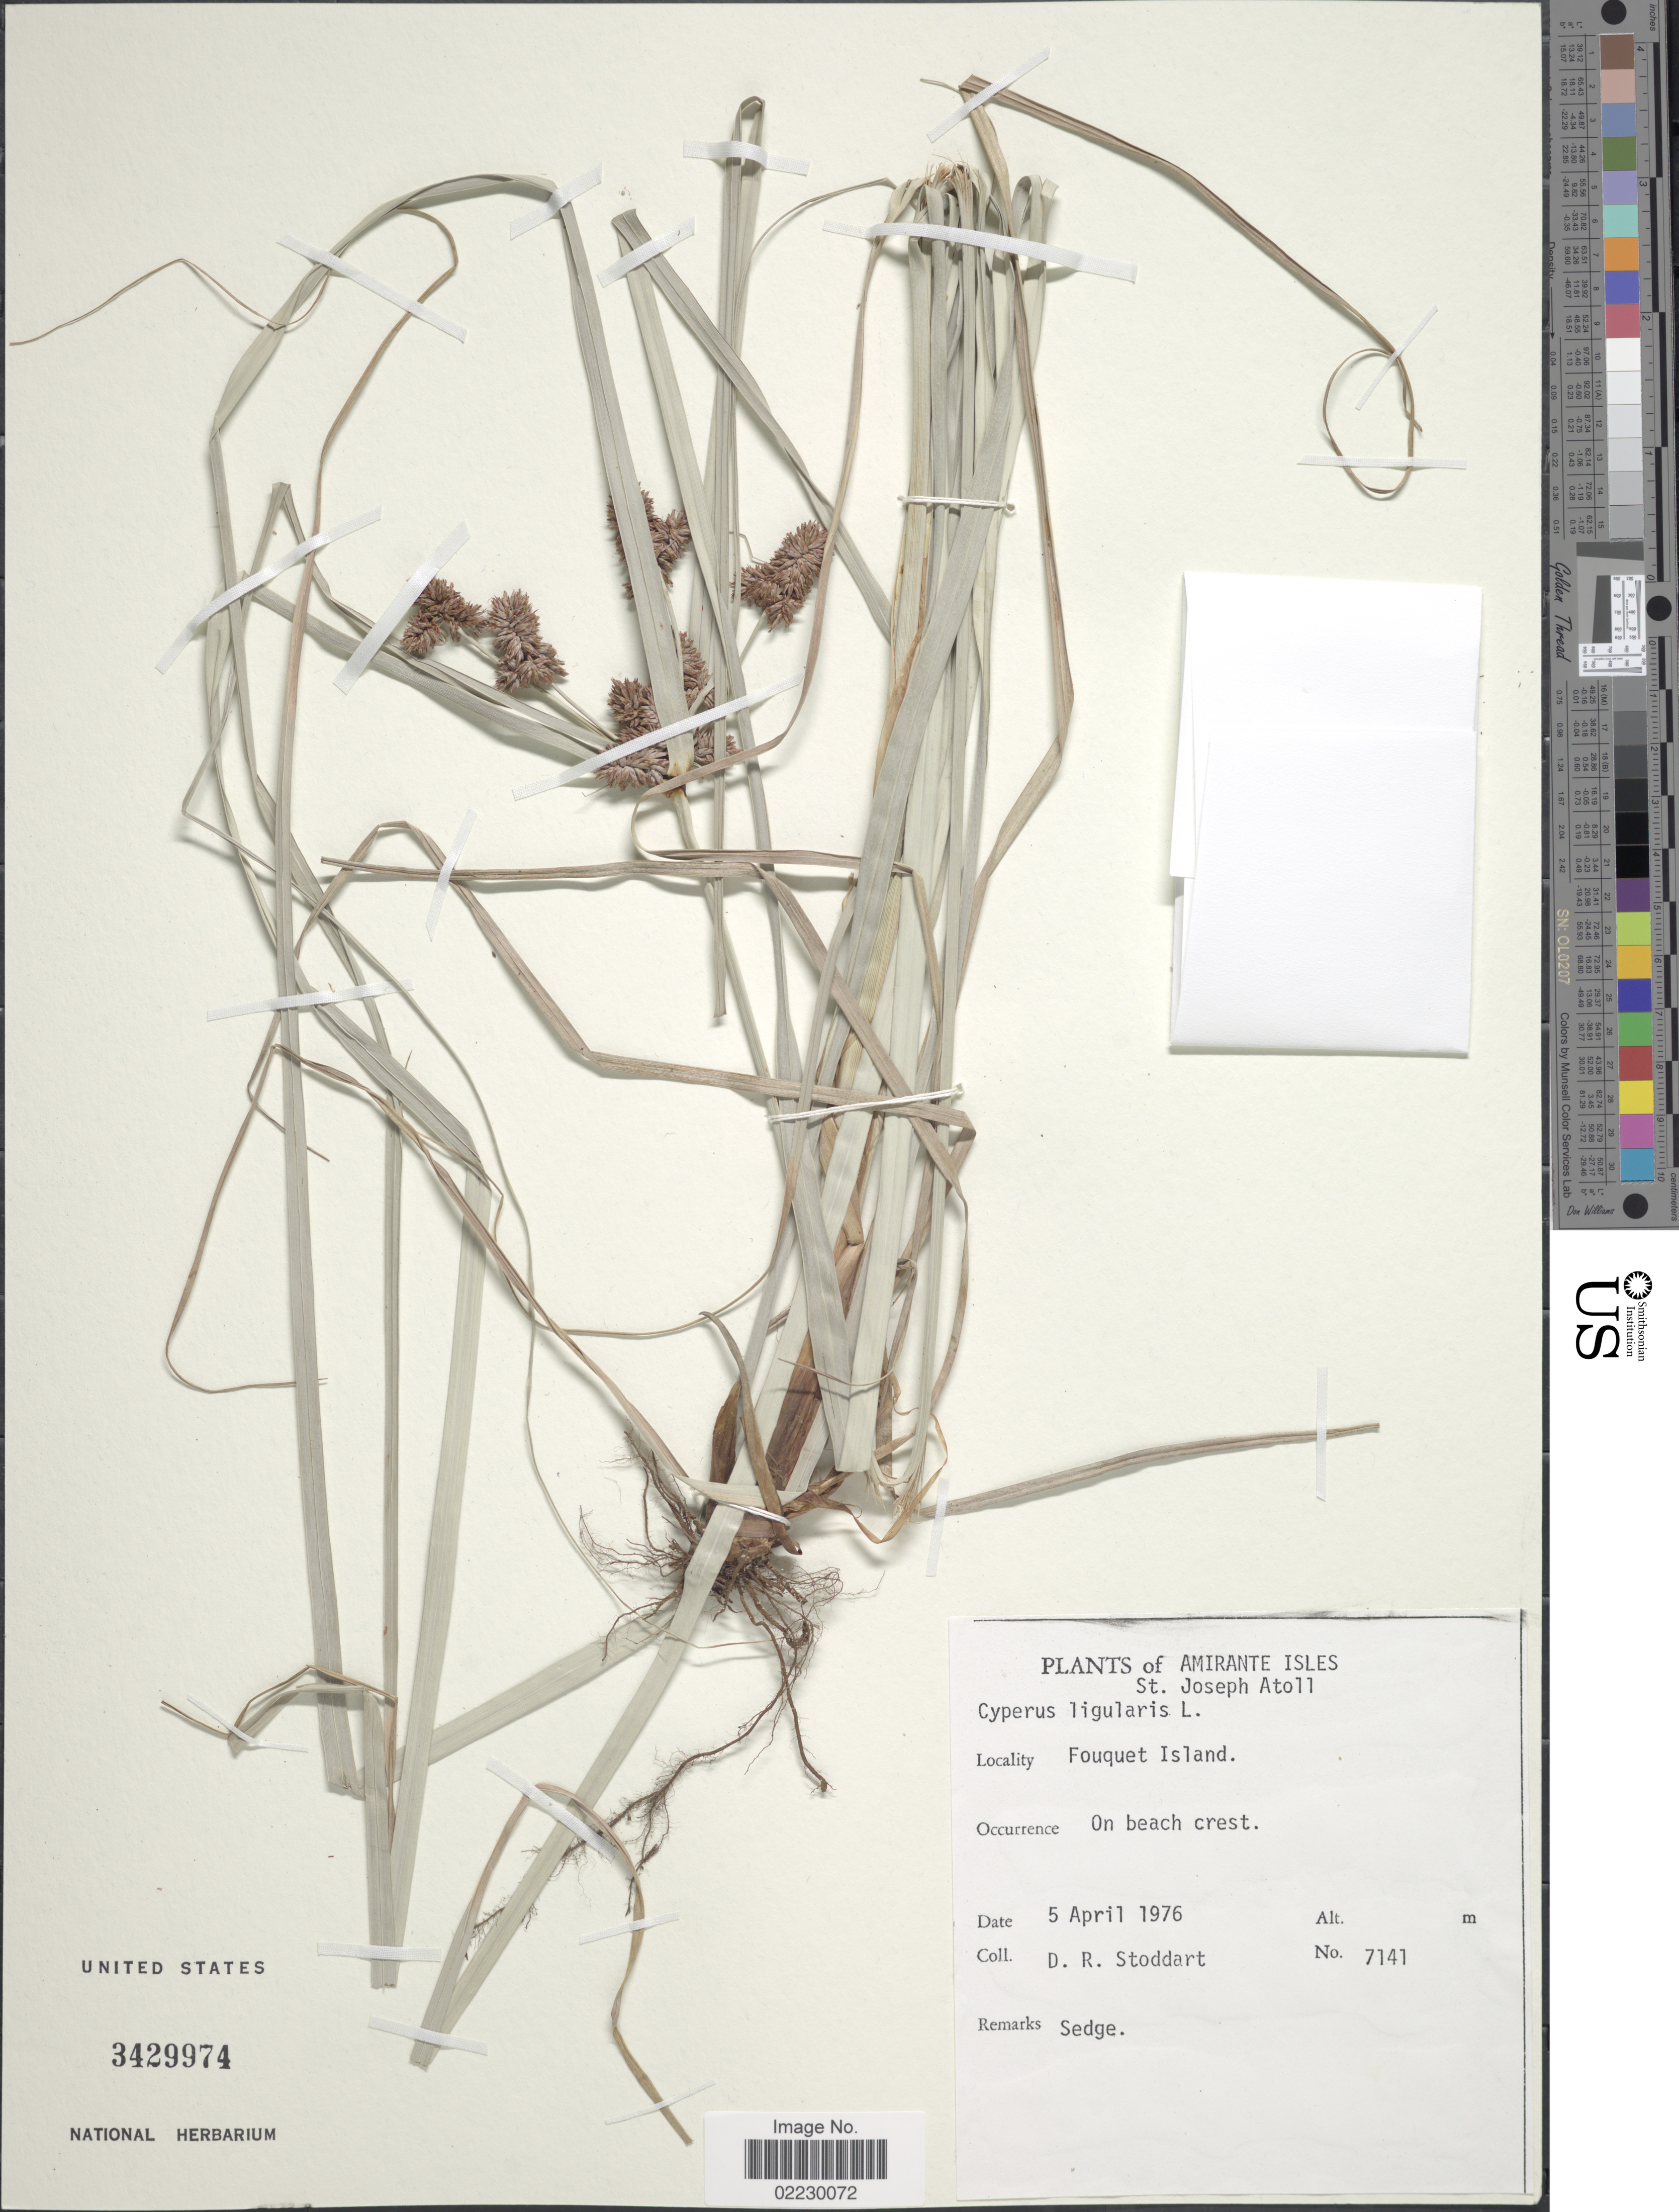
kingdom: Plantae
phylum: Tracheophyta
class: Liliopsida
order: Poales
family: Cyperaceae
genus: Cyperus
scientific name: Cyperus ligularis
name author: L.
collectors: D. R. Stoddart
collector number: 7141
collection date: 1976-04-05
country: Seychelles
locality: Amirante Isles, St. Joseph Atoll, Fouquet Island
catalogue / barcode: US 3429974